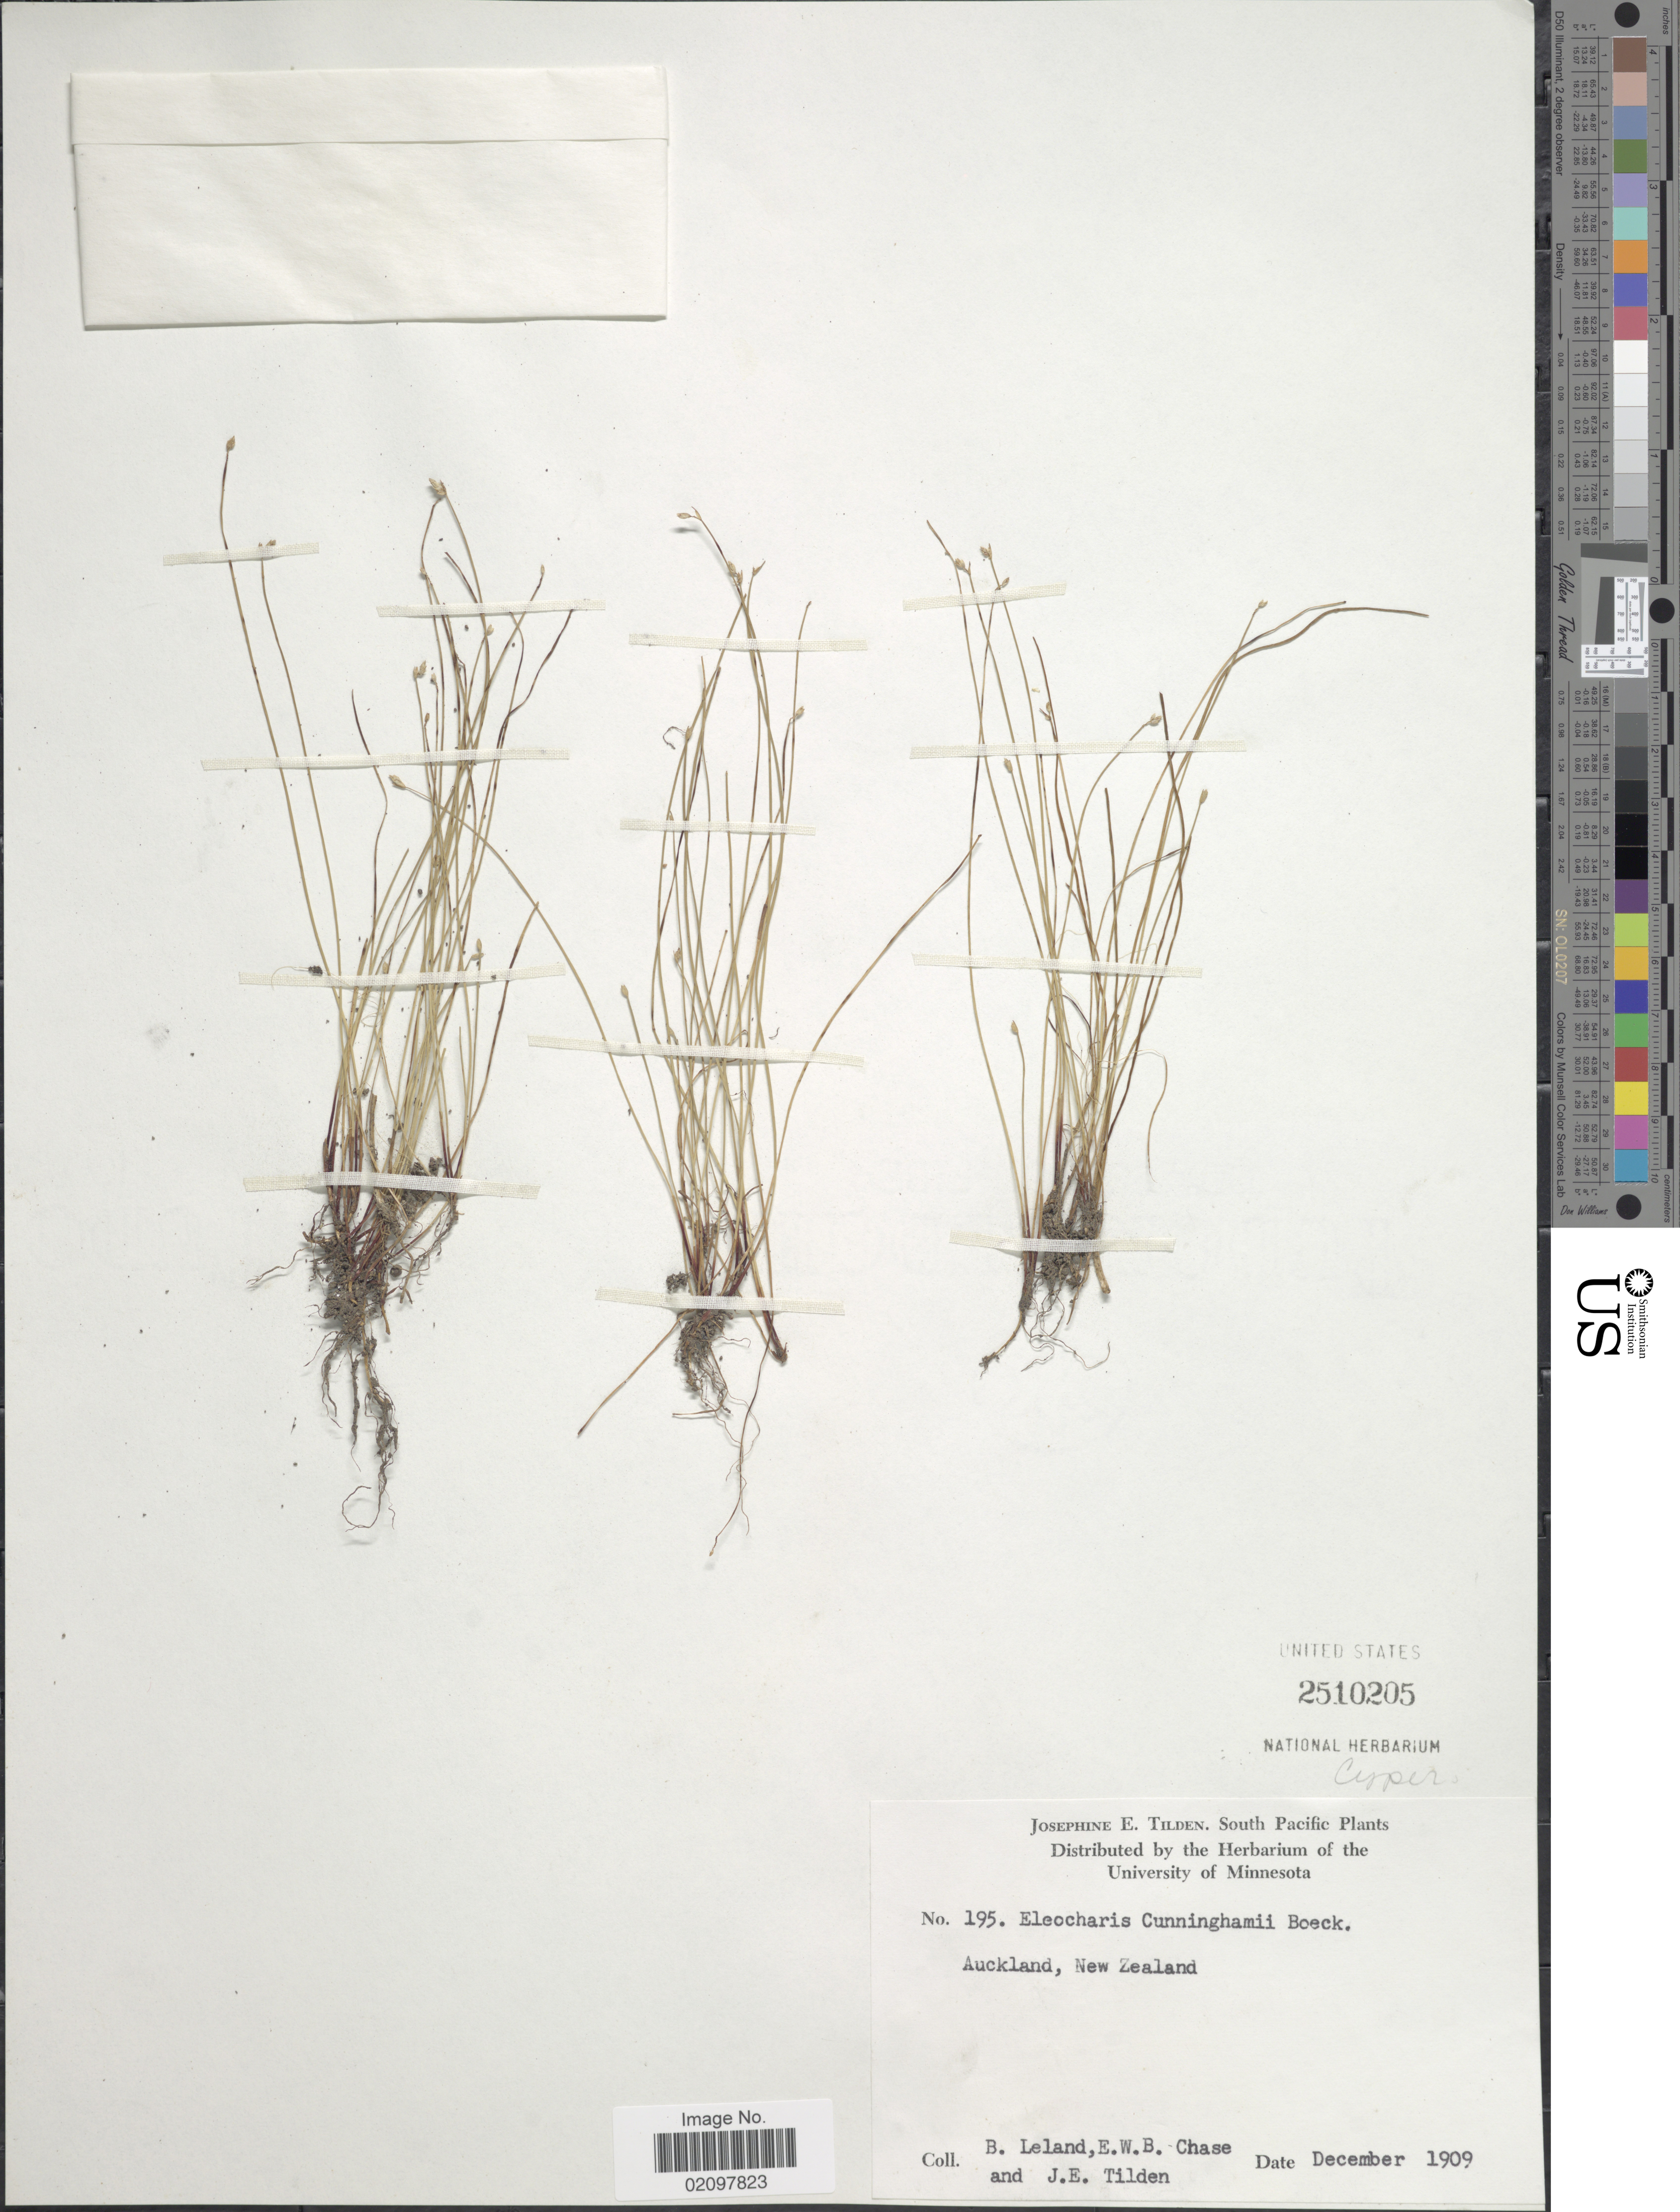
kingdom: Plantae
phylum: Tracheophyta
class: Liliopsida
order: Poales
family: Cyperaceae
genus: Eleocharis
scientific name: Eleocharis sp.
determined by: Strong, Mark T., (BOT), Smithsonian Institution - National Museum of Natural History (UNITED STATES)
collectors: B. Leland, E. W. Chase & J. E. Tilden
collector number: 195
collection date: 1909-12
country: New Zealand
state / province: Auckland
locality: South Pacific. Auckland, New Zealand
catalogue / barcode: US 2510205